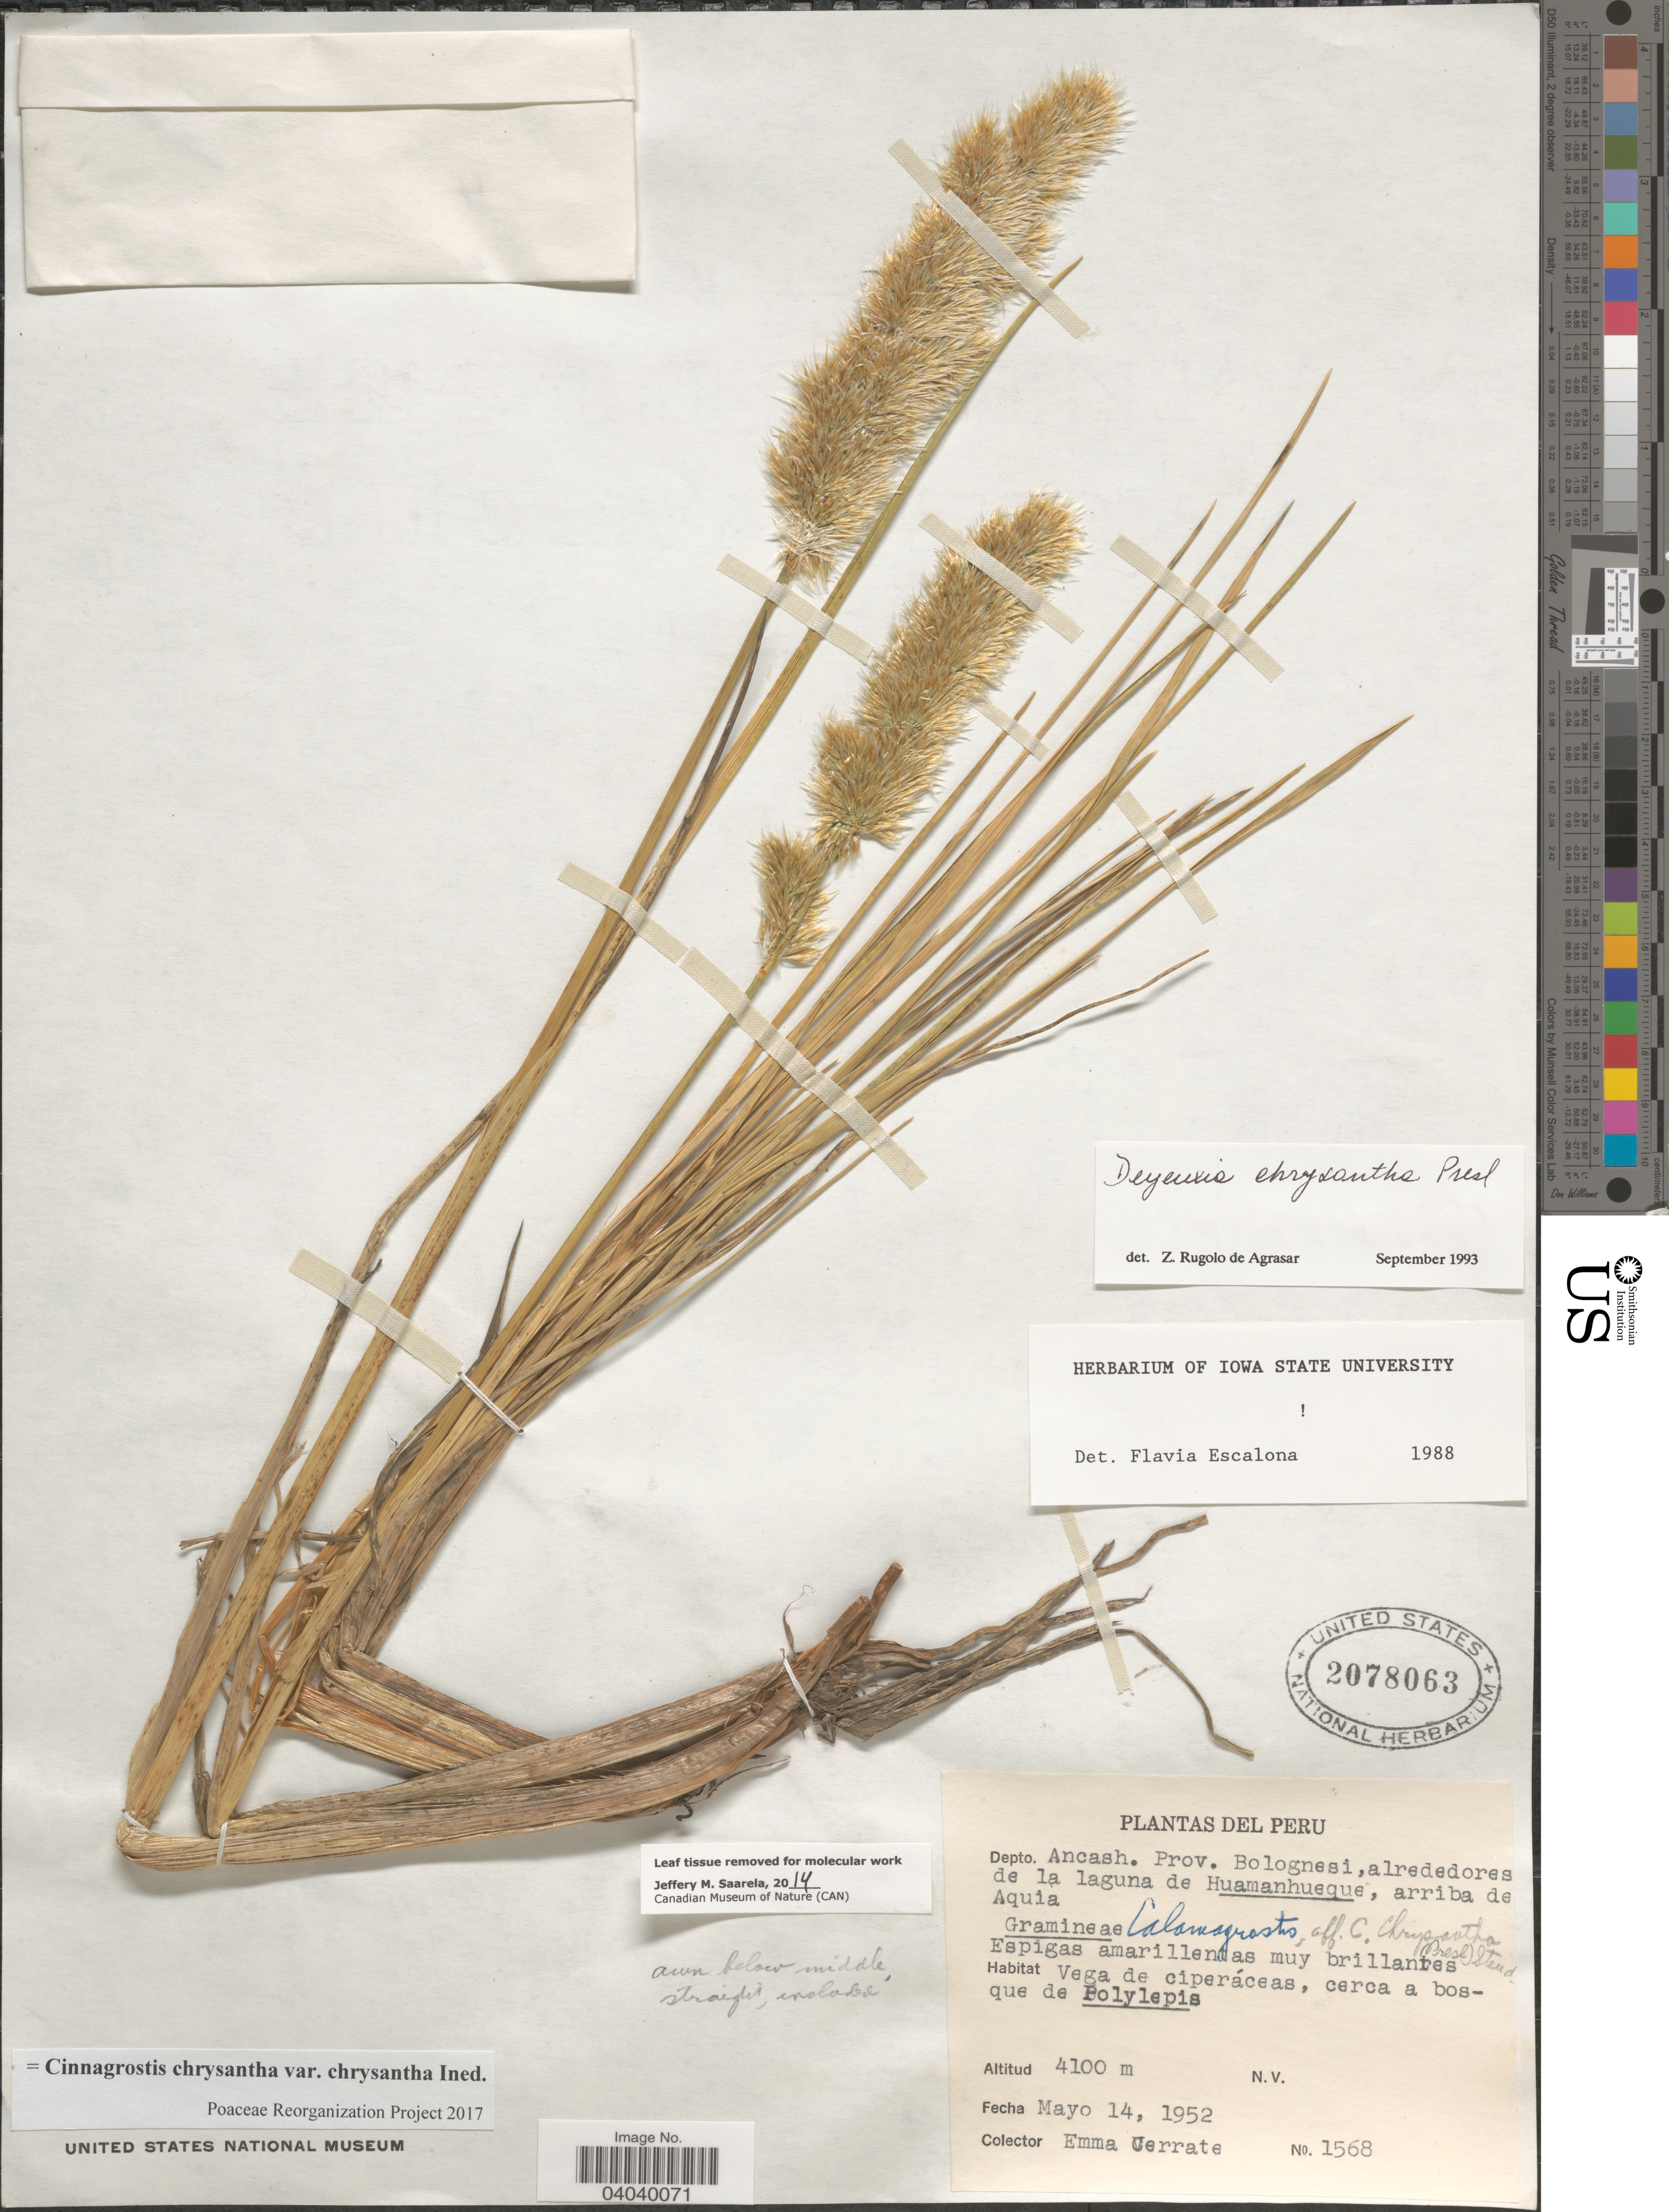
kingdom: Plantae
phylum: Tracheophyta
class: Liliopsida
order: Poales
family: Poaceae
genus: Deschampsia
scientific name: Deschampsia chrysantha var. chrysantha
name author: (J. Presl) Saarela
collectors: E. Cerrate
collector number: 1568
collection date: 1952-05-14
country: Peru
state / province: Ancash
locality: Depto. Ancash. Prov. Bolognesi, alrededores de la laguna de Huamanhueque, arriba de Aquia.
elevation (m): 4100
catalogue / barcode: US 2078063